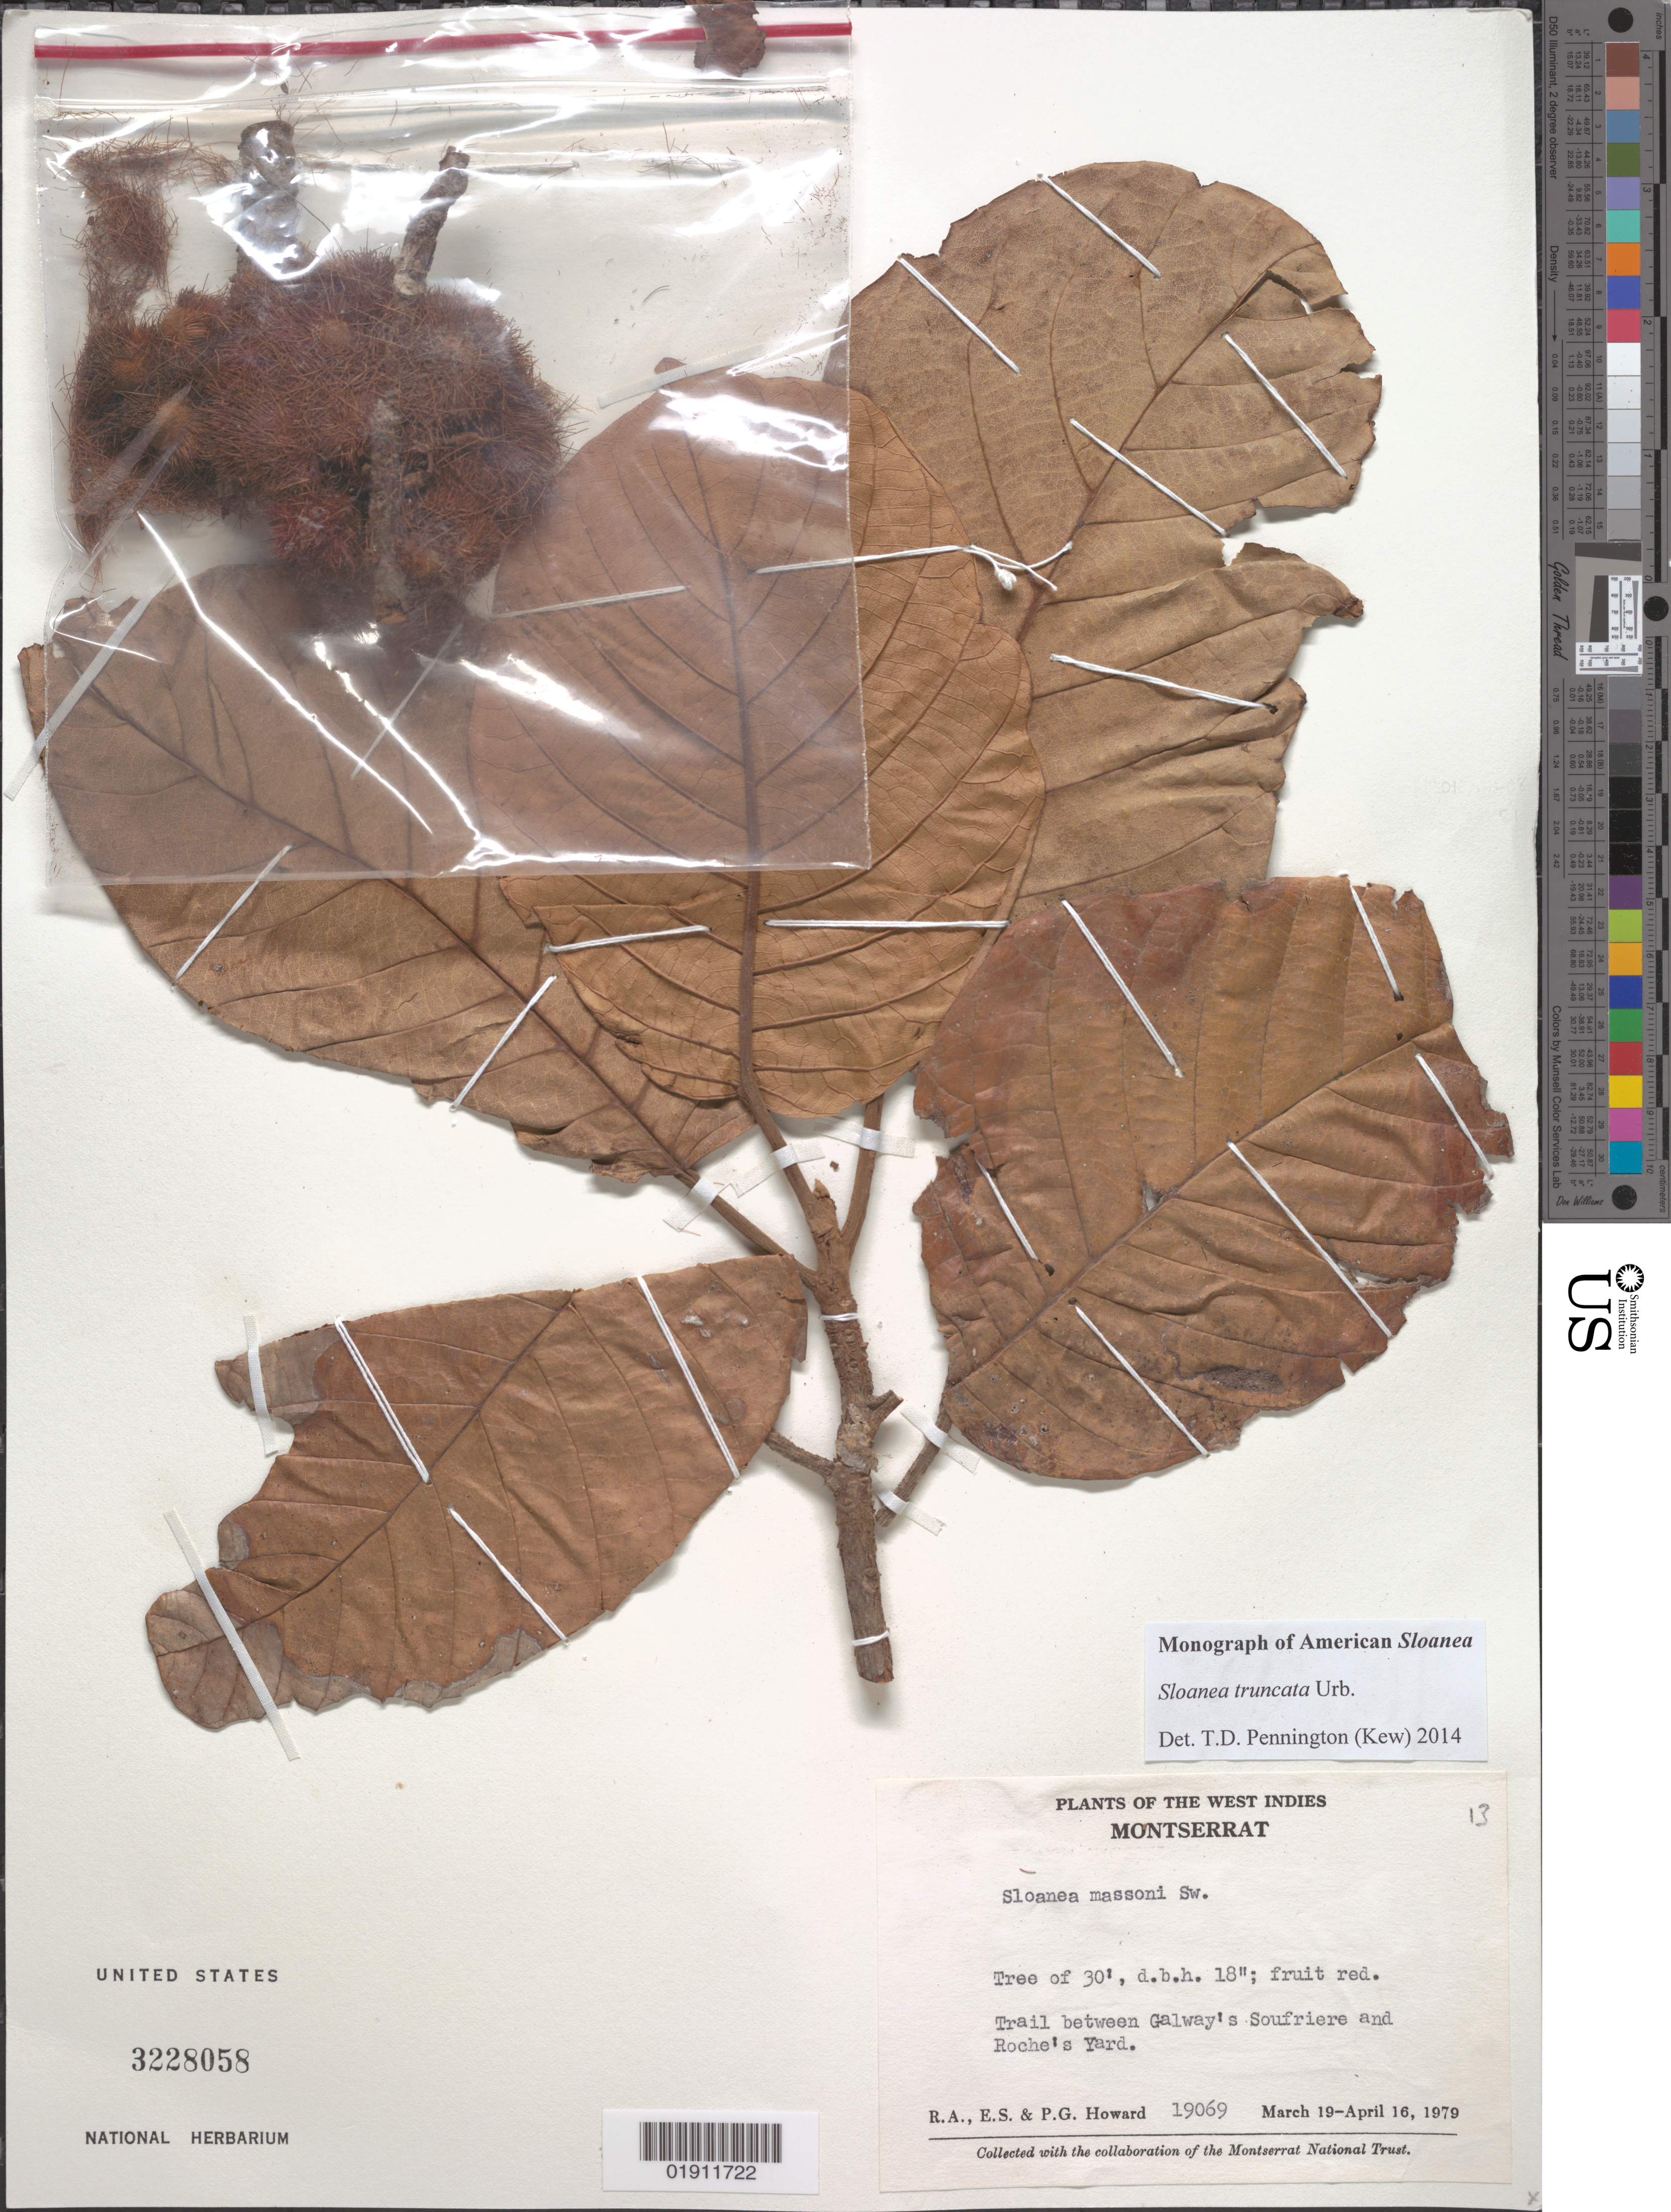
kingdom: Plantae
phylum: Tracheophyta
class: Magnoliopsida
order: Oxalidales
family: Elaeocarpaceae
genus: Sloanea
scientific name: Sloanea truncata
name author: Urb.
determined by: Pennington, T. D., (K)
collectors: R. A. Howard, E. S. Howard & P. Howard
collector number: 19069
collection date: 1979-03-19/1979-04-16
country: Montserrat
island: Montserrat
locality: Trail from Galway's Soufriere to Roche's Yard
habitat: Trail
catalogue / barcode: US 3228058